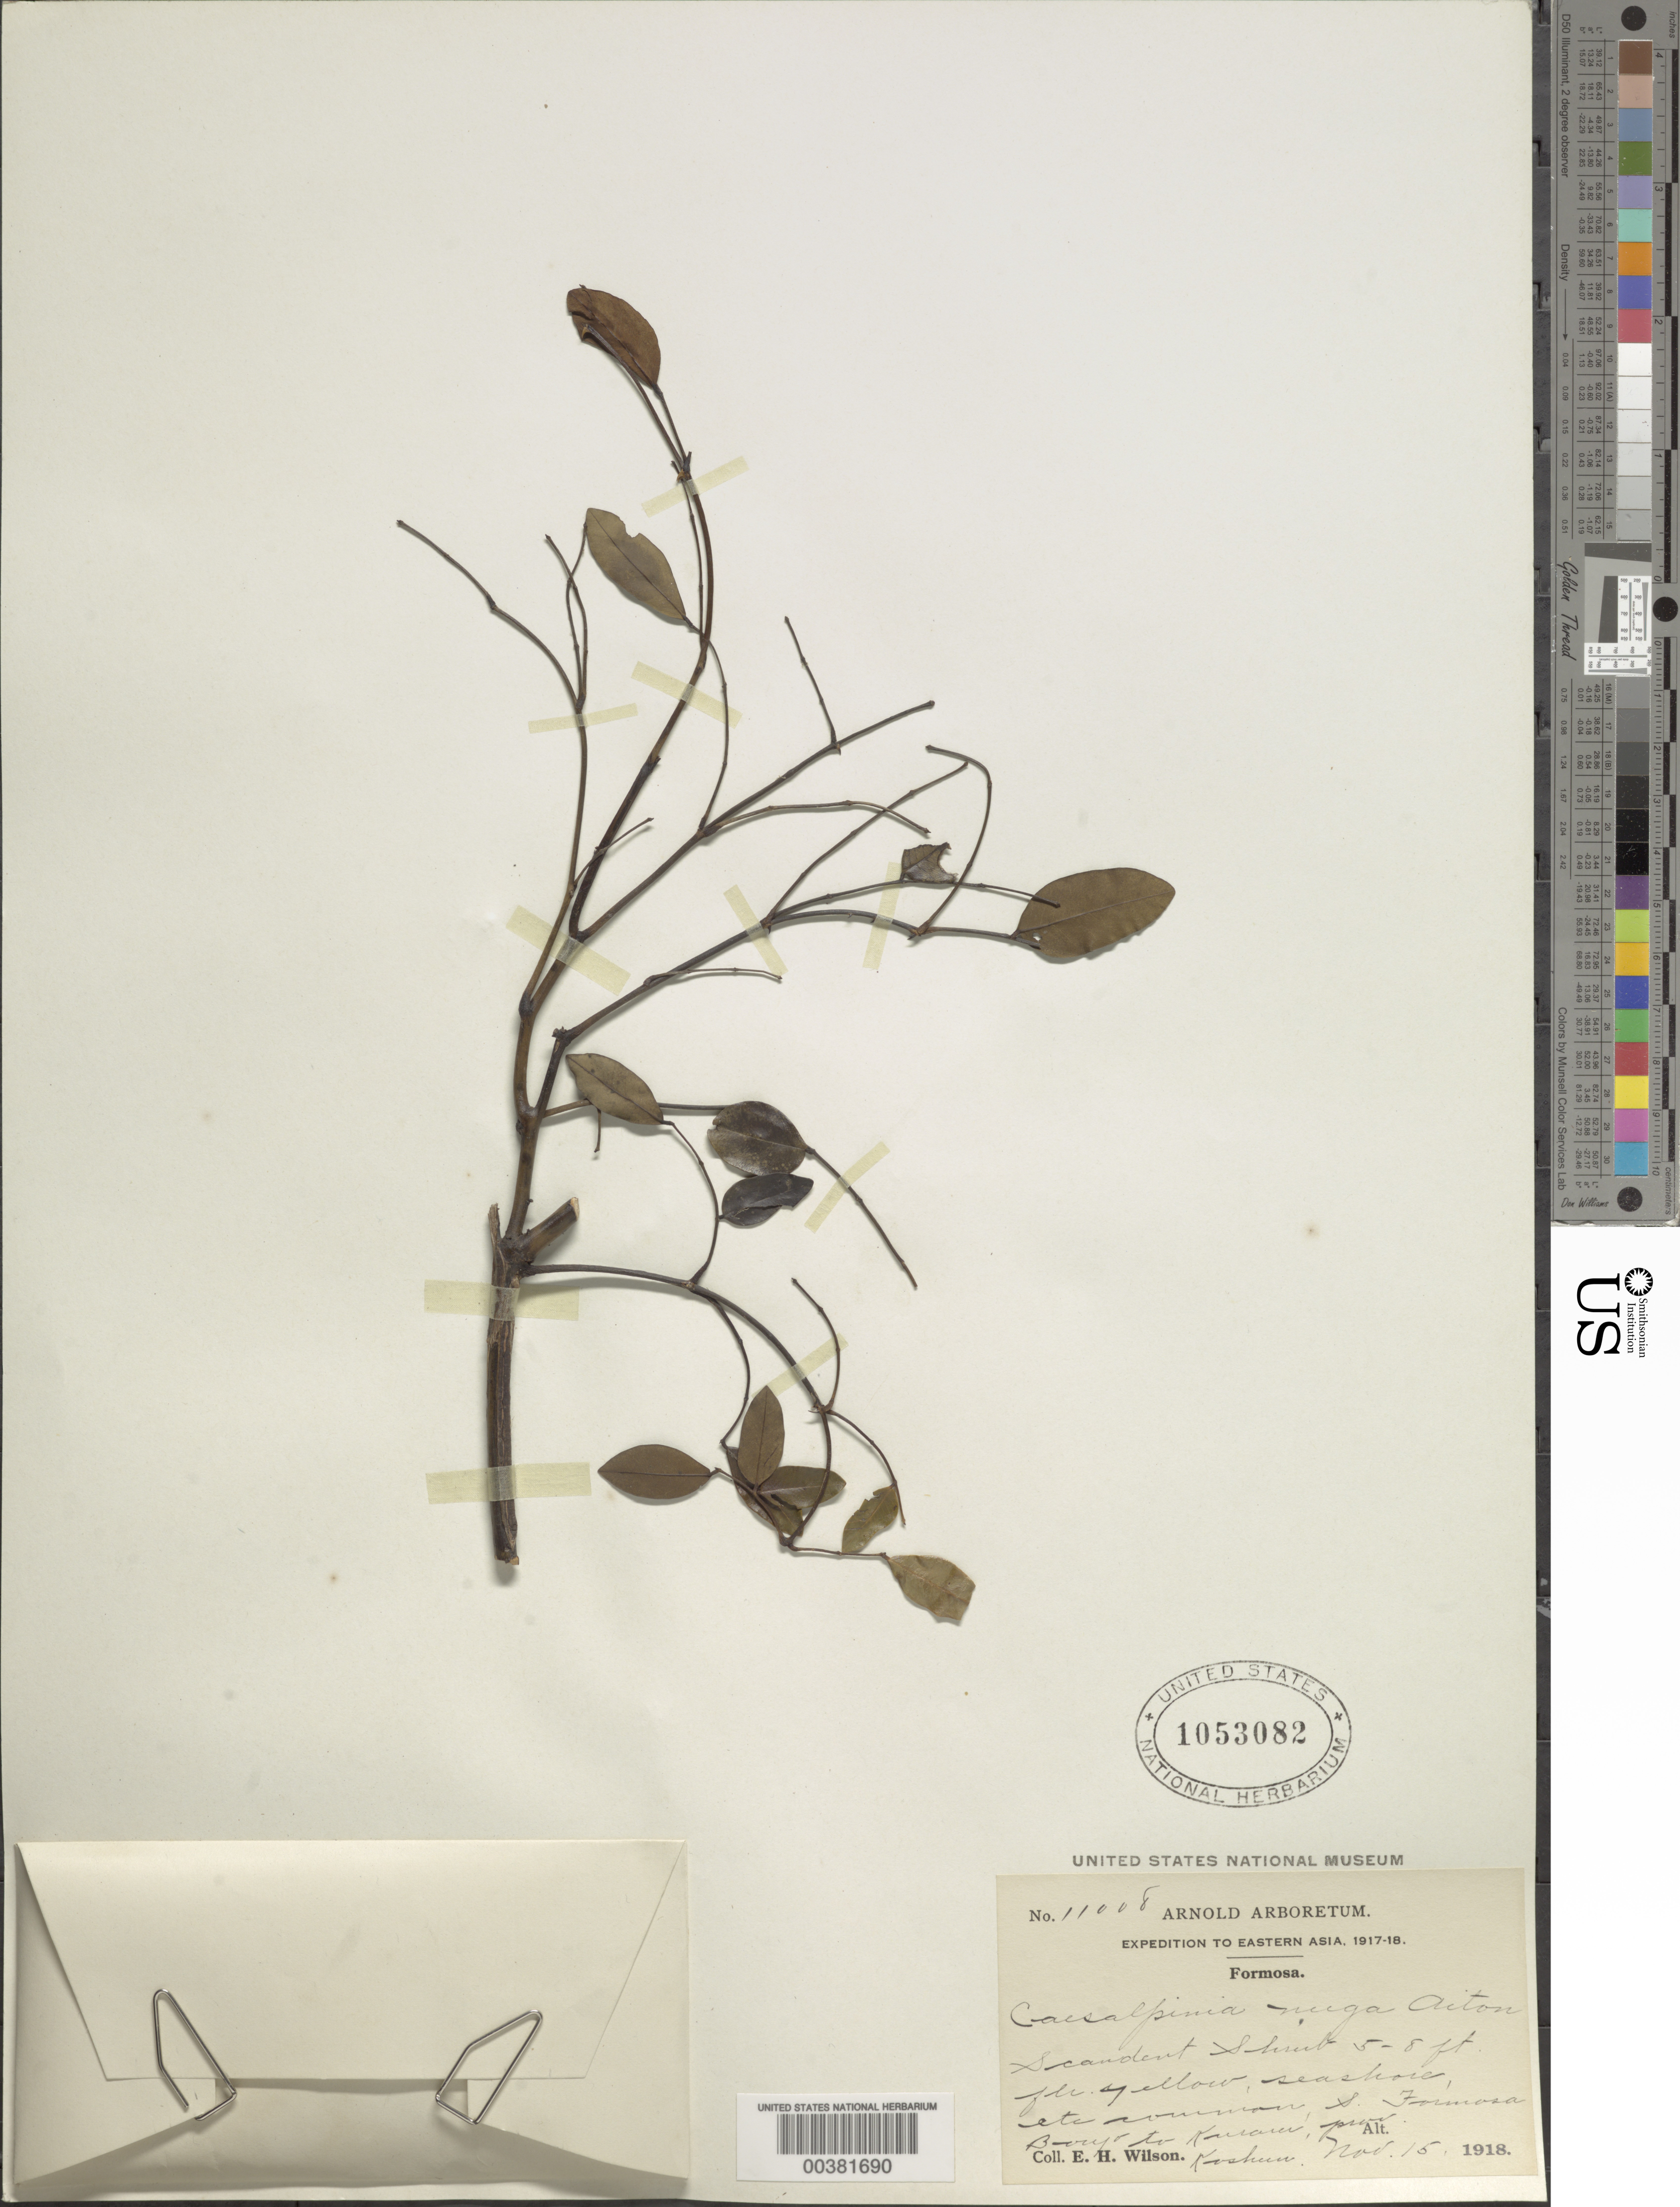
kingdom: Plantae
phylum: Tracheophyta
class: Magnoliopsida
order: Fabales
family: Fabaceae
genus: Ticanto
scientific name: Ticanto crista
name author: (L.) R. Clark & Gagnon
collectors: E. H. Wilson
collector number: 11008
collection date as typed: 15 Nov 1918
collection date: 1918-11-15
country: Taiwan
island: Taiwan [Formosa]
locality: Koshun prov.; boyo to kauaw; s formosa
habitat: Seashore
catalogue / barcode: US 1053082